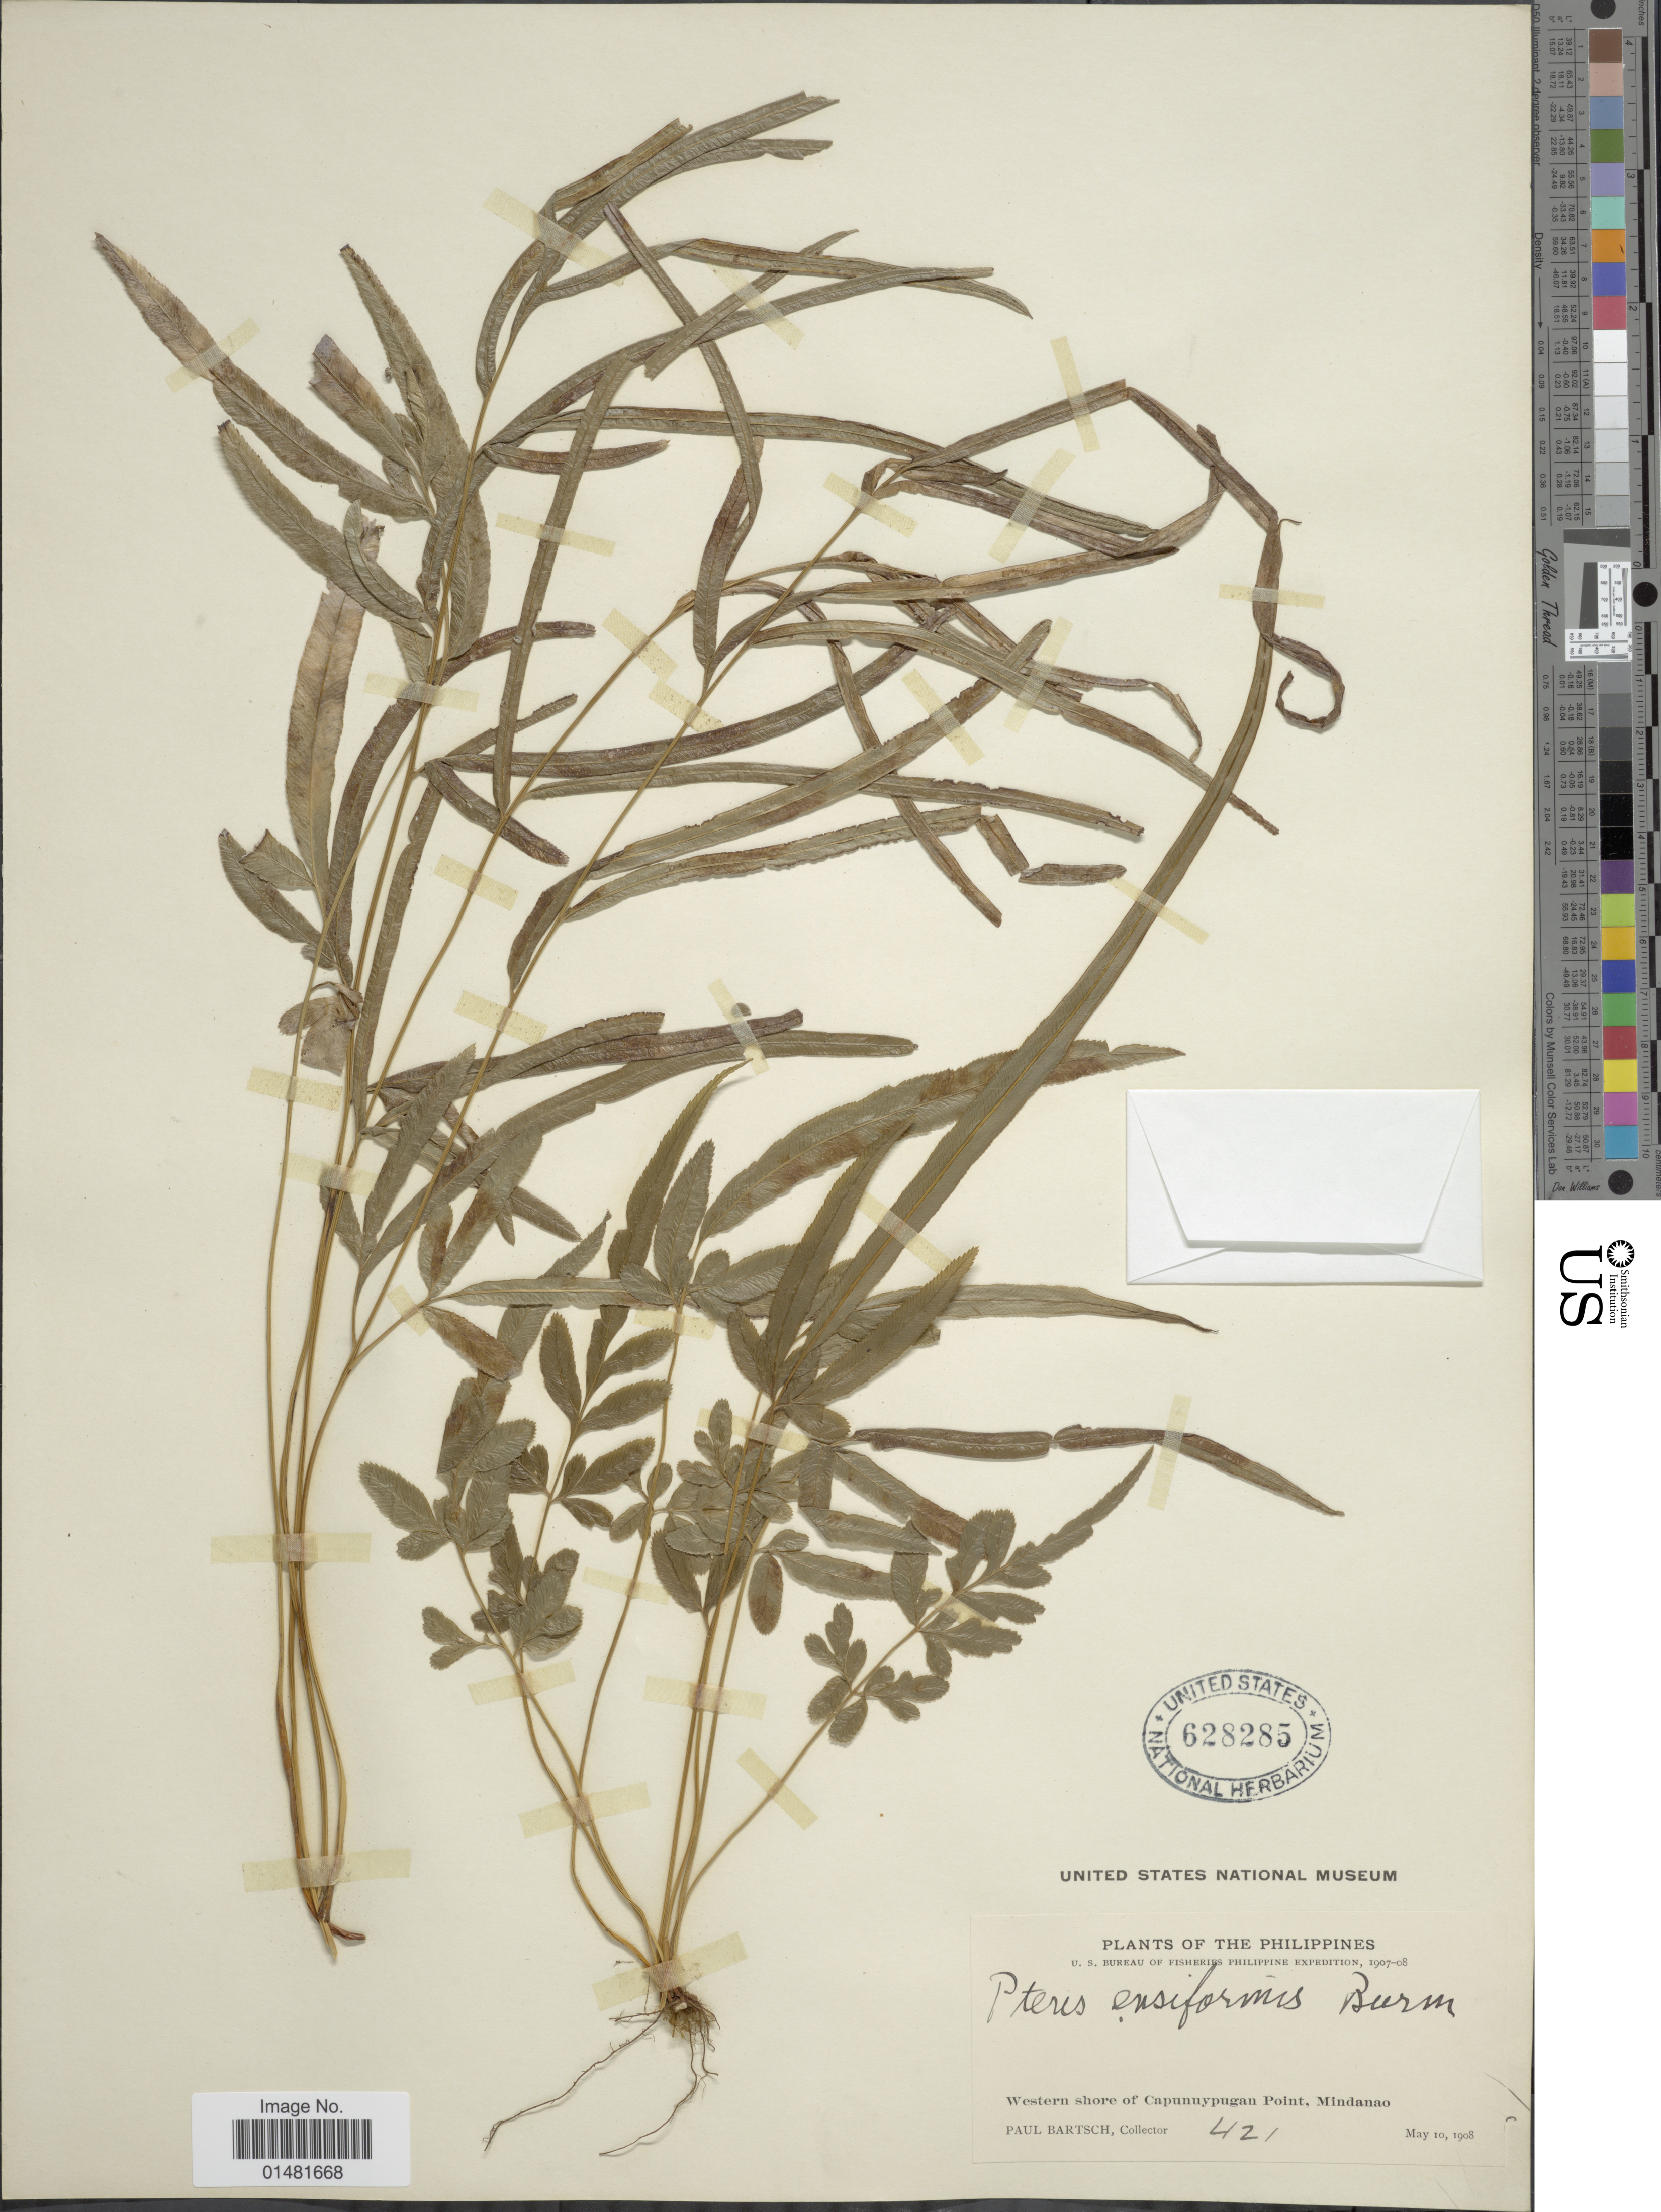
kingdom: Plantae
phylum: Tracheophyta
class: Polypodiopsida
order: Polypodiales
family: Pteridaceae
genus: Pteris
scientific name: Pteris ensiformis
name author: Burm. f.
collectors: P. Bartsch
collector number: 421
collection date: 1908-05-10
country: Philippines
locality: Western shore of Capunuypugan Point, Mindanao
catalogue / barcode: US 628285